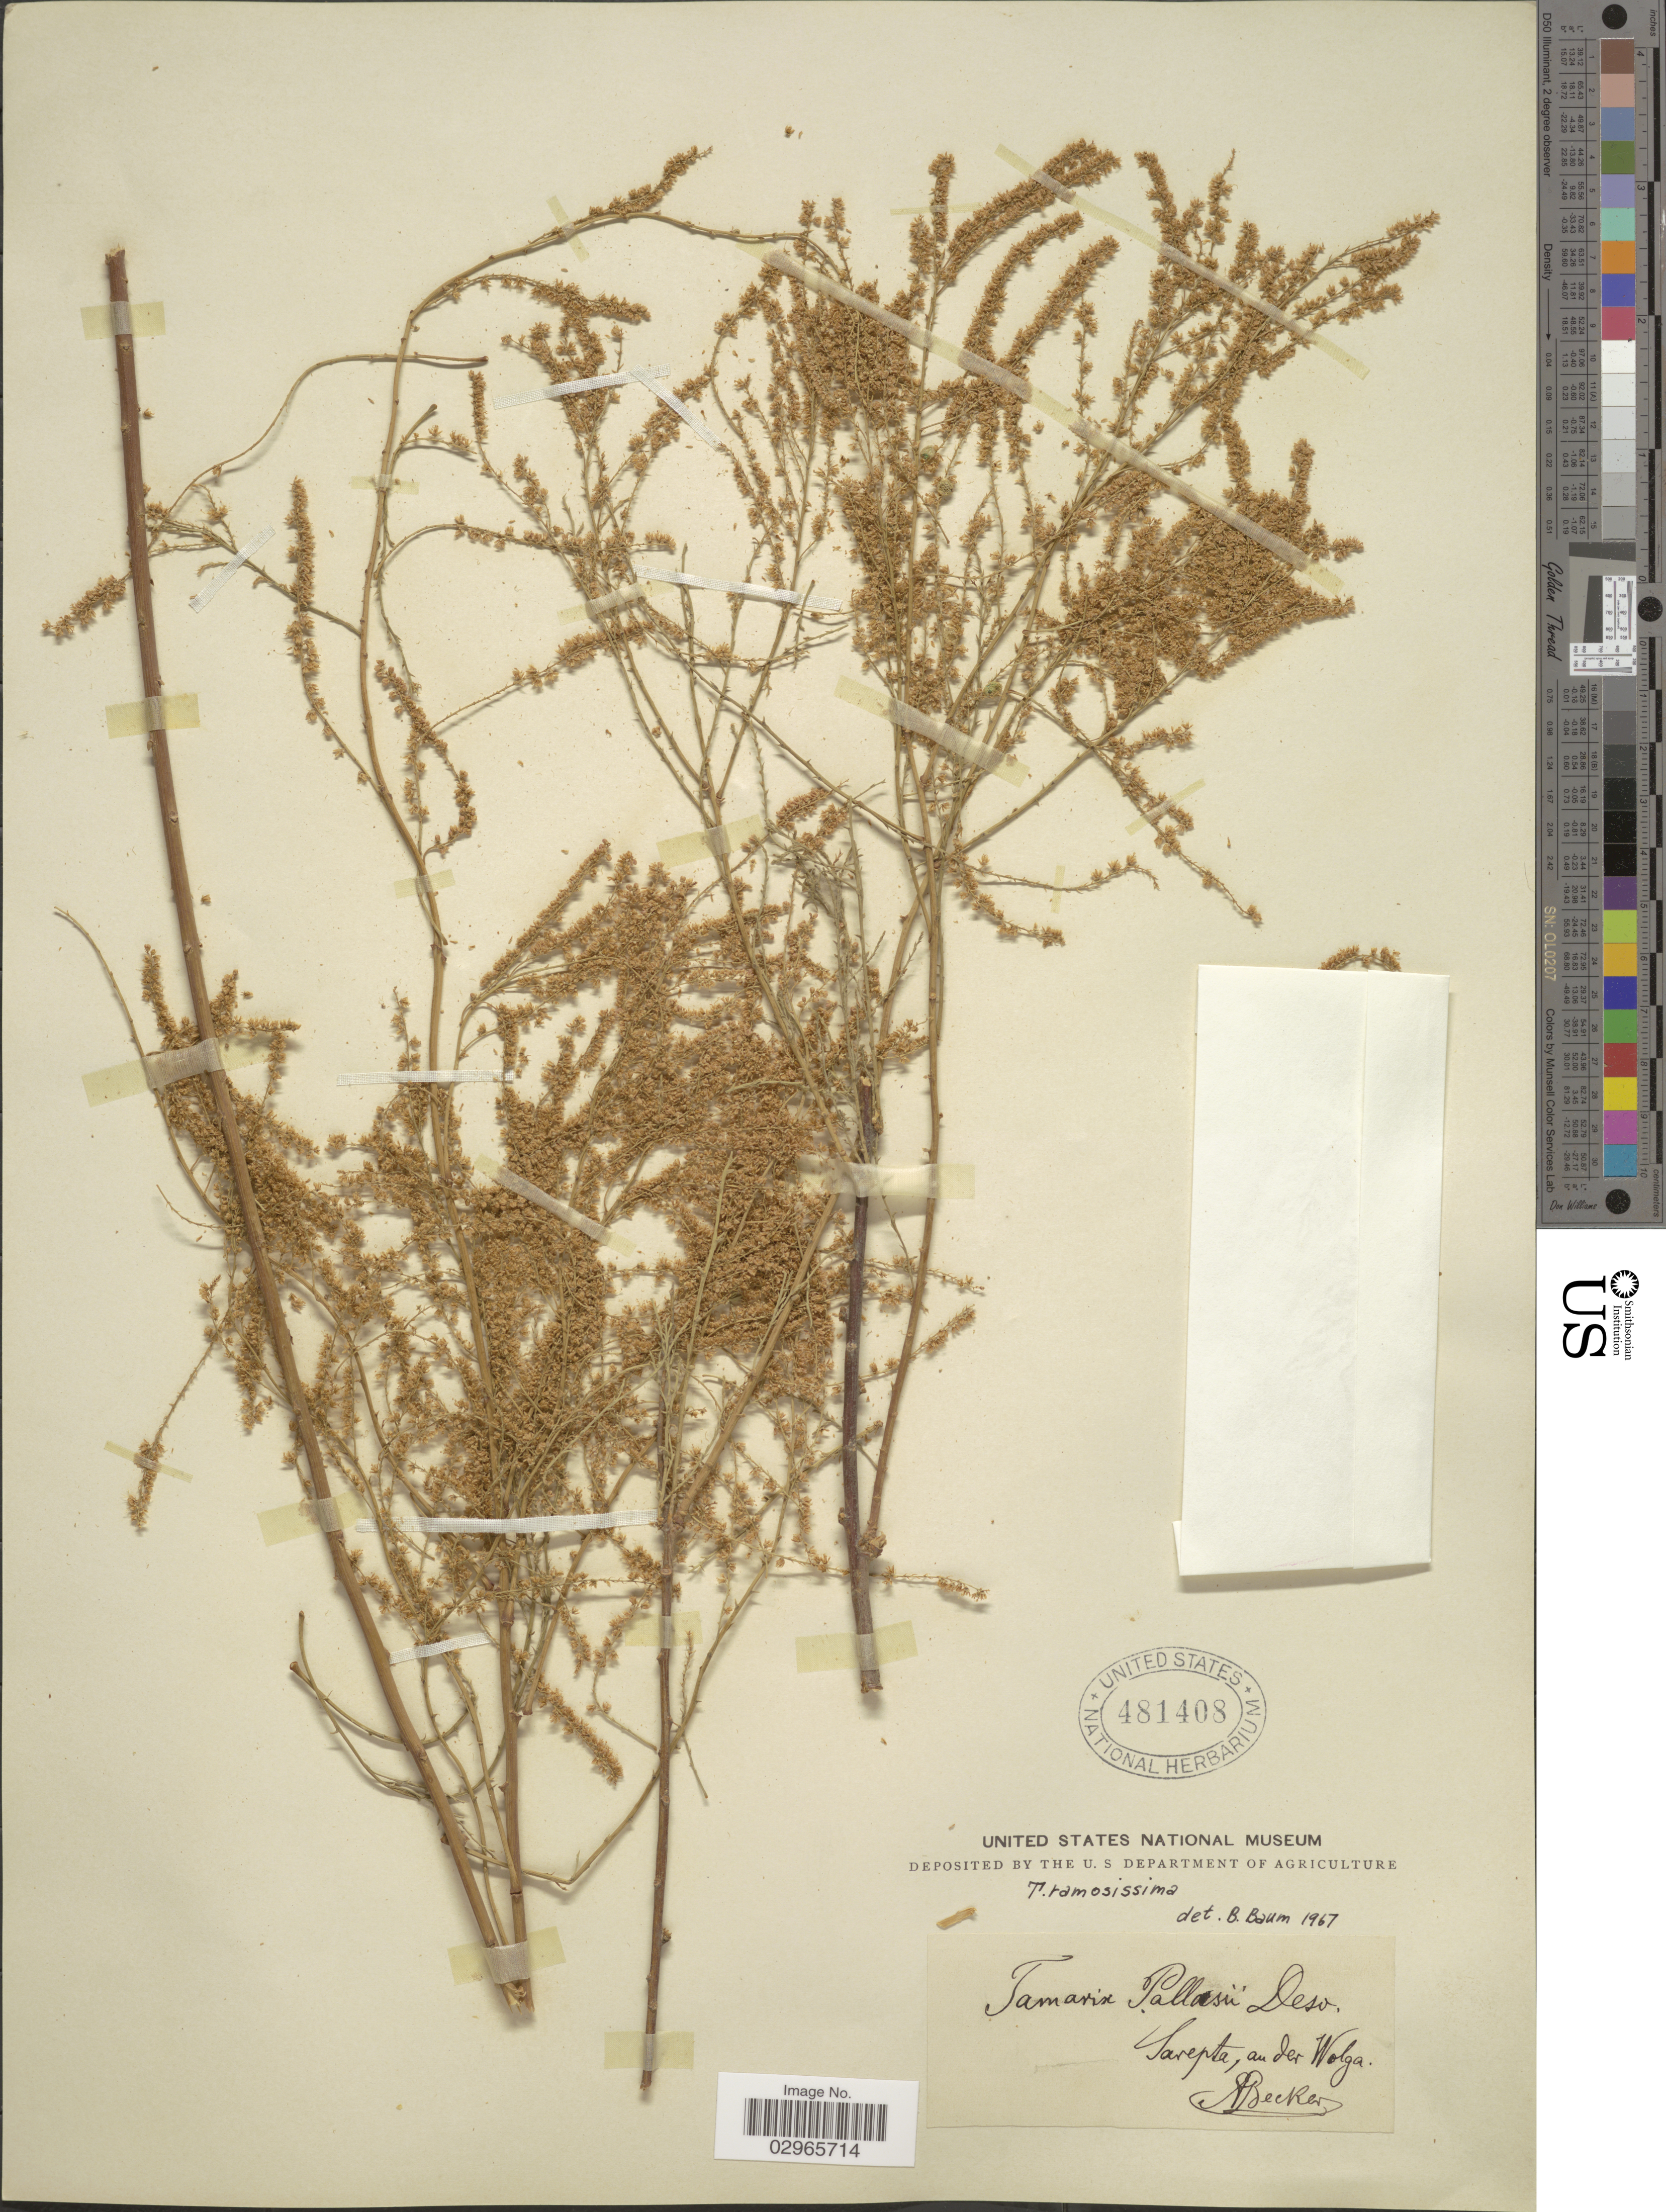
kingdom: Plantae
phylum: Tracheophyta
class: Magnoliopsida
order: Caryophyllales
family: Tamaricaceae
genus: Tamarix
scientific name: Tamarix ramosissima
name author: Ledeb.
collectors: A. Becker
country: Russian Federation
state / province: Volgograd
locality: Sarepta, au der Wolga.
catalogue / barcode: US 481408